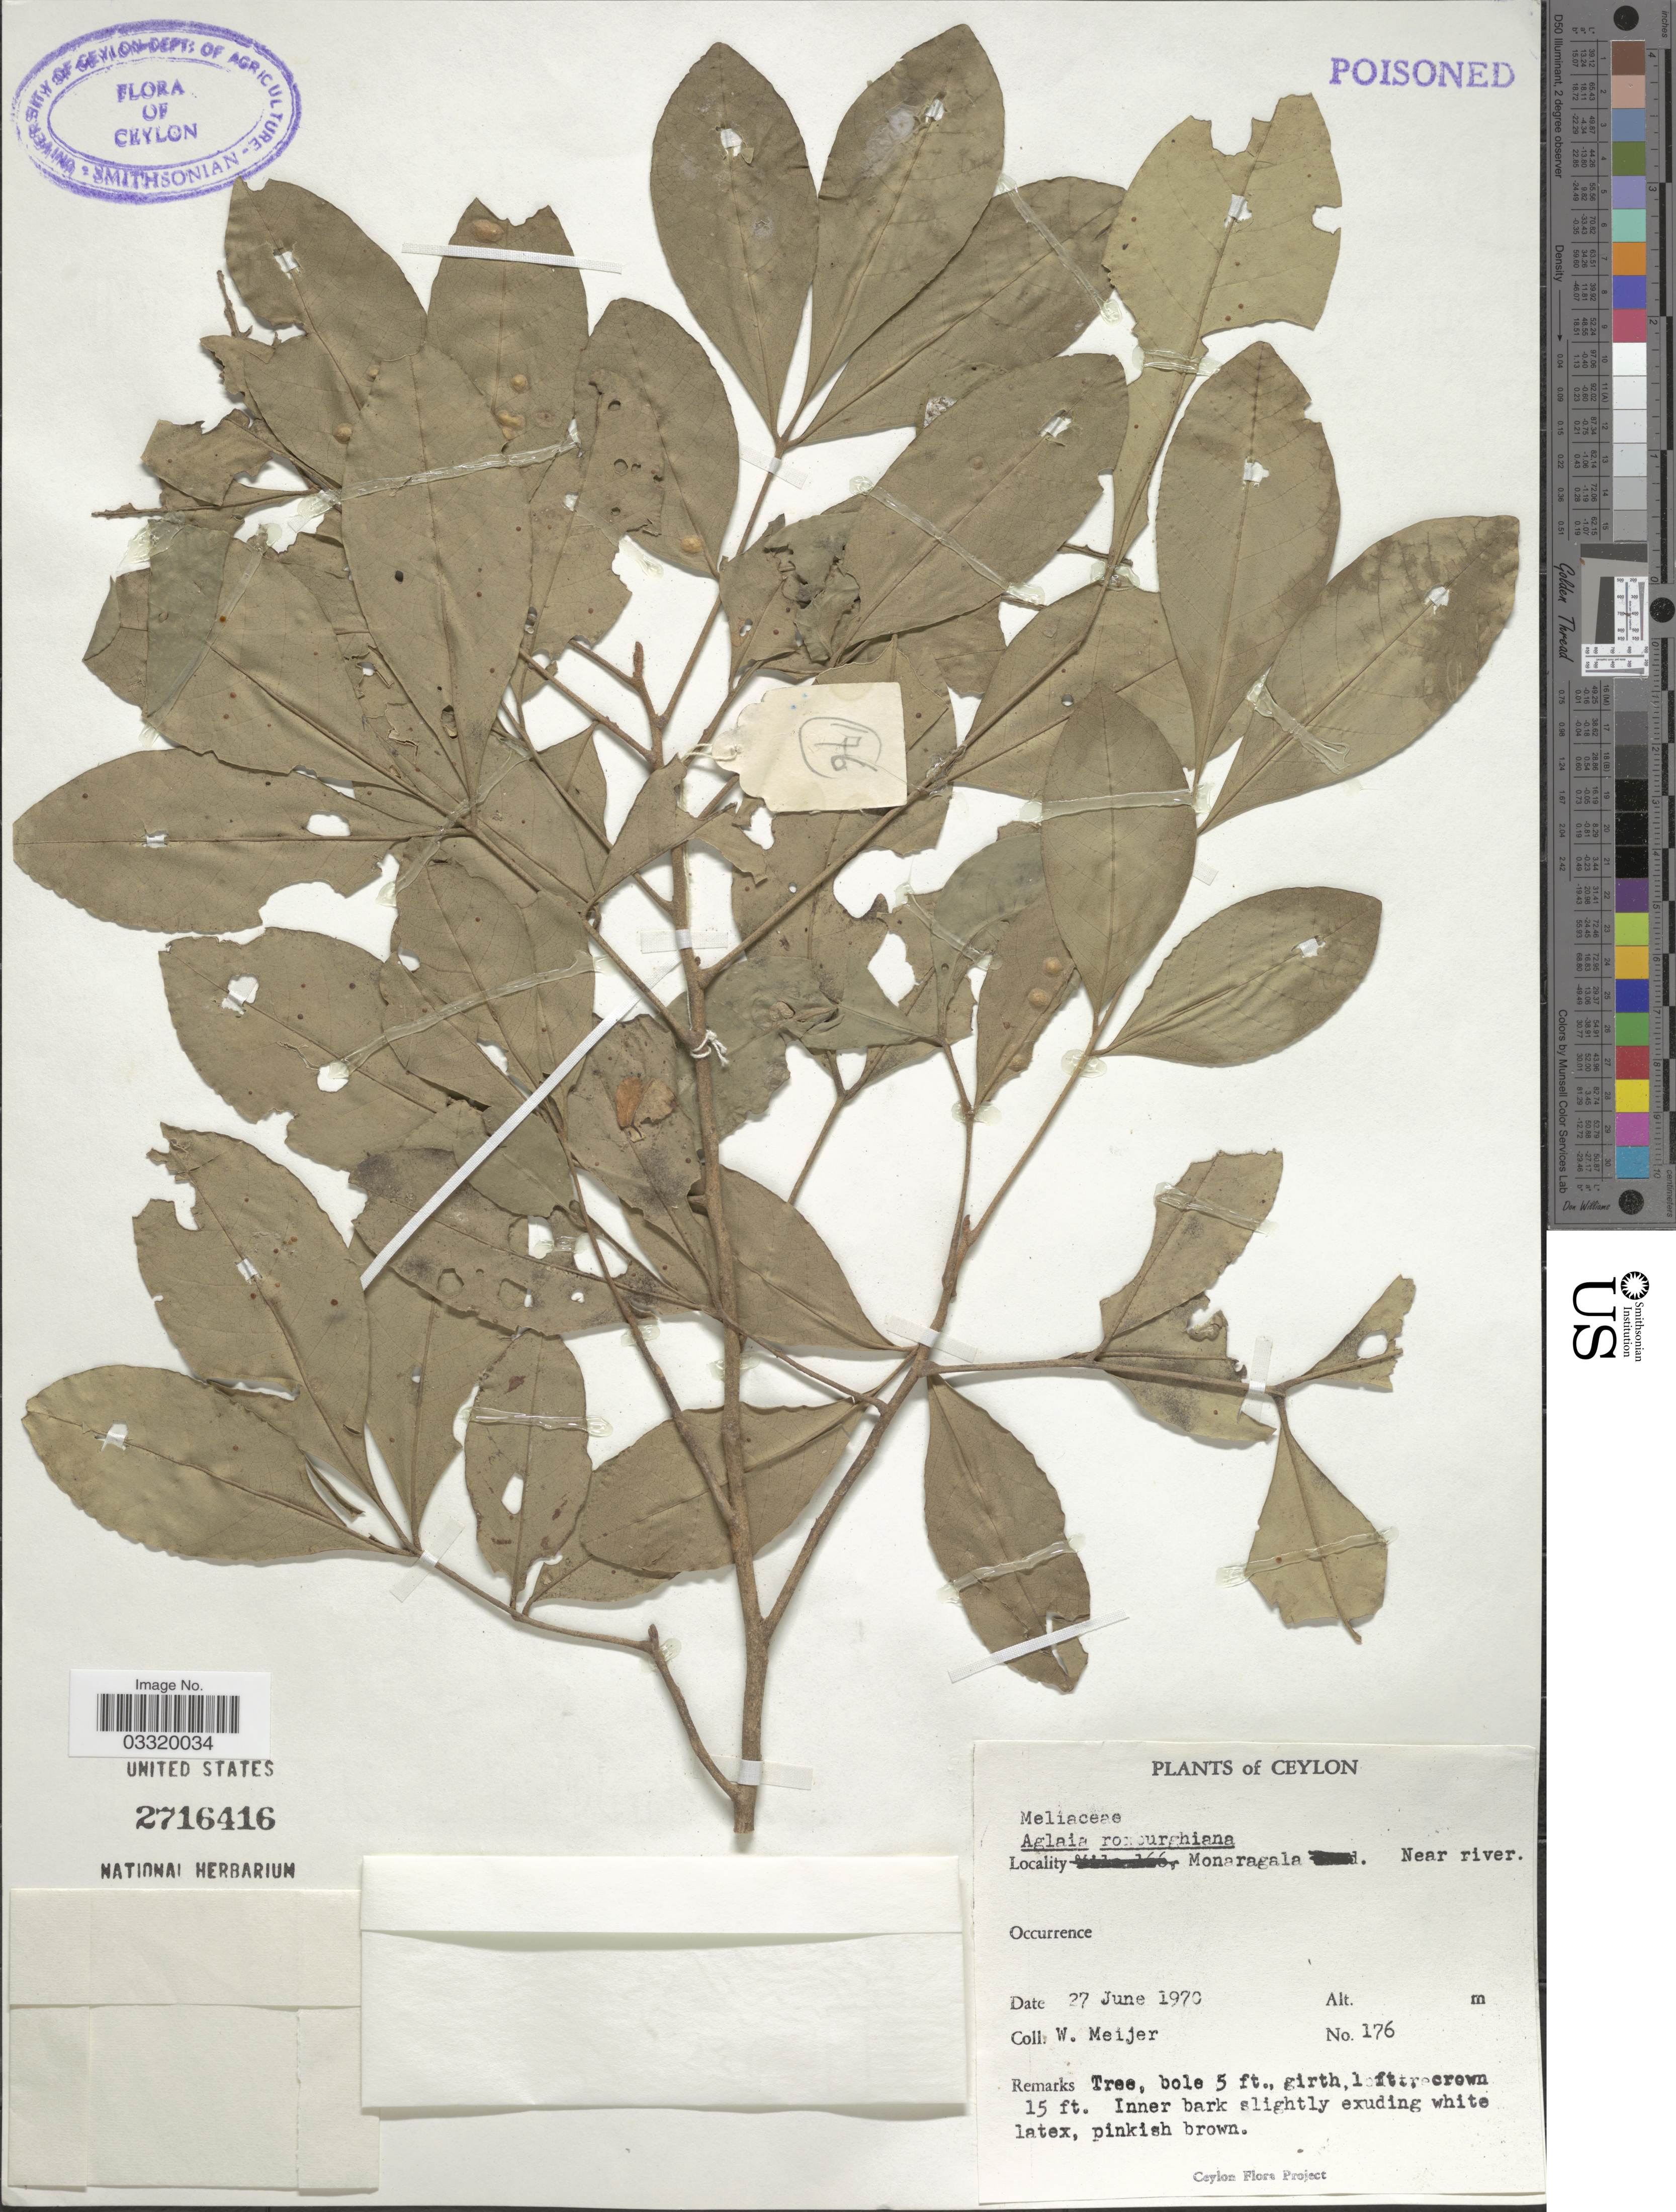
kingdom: Plantae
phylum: Tracheophyta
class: Magnoliopsida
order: Sapindales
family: Meliaceae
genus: Aglaia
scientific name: Aglaia elaeagnoidea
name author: (A. Juss.) Benth.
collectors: W. Meijer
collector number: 176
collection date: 1970-06-27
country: Sri Lanka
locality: Ceylon. Monaragala. Near river.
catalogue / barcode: US 2716416